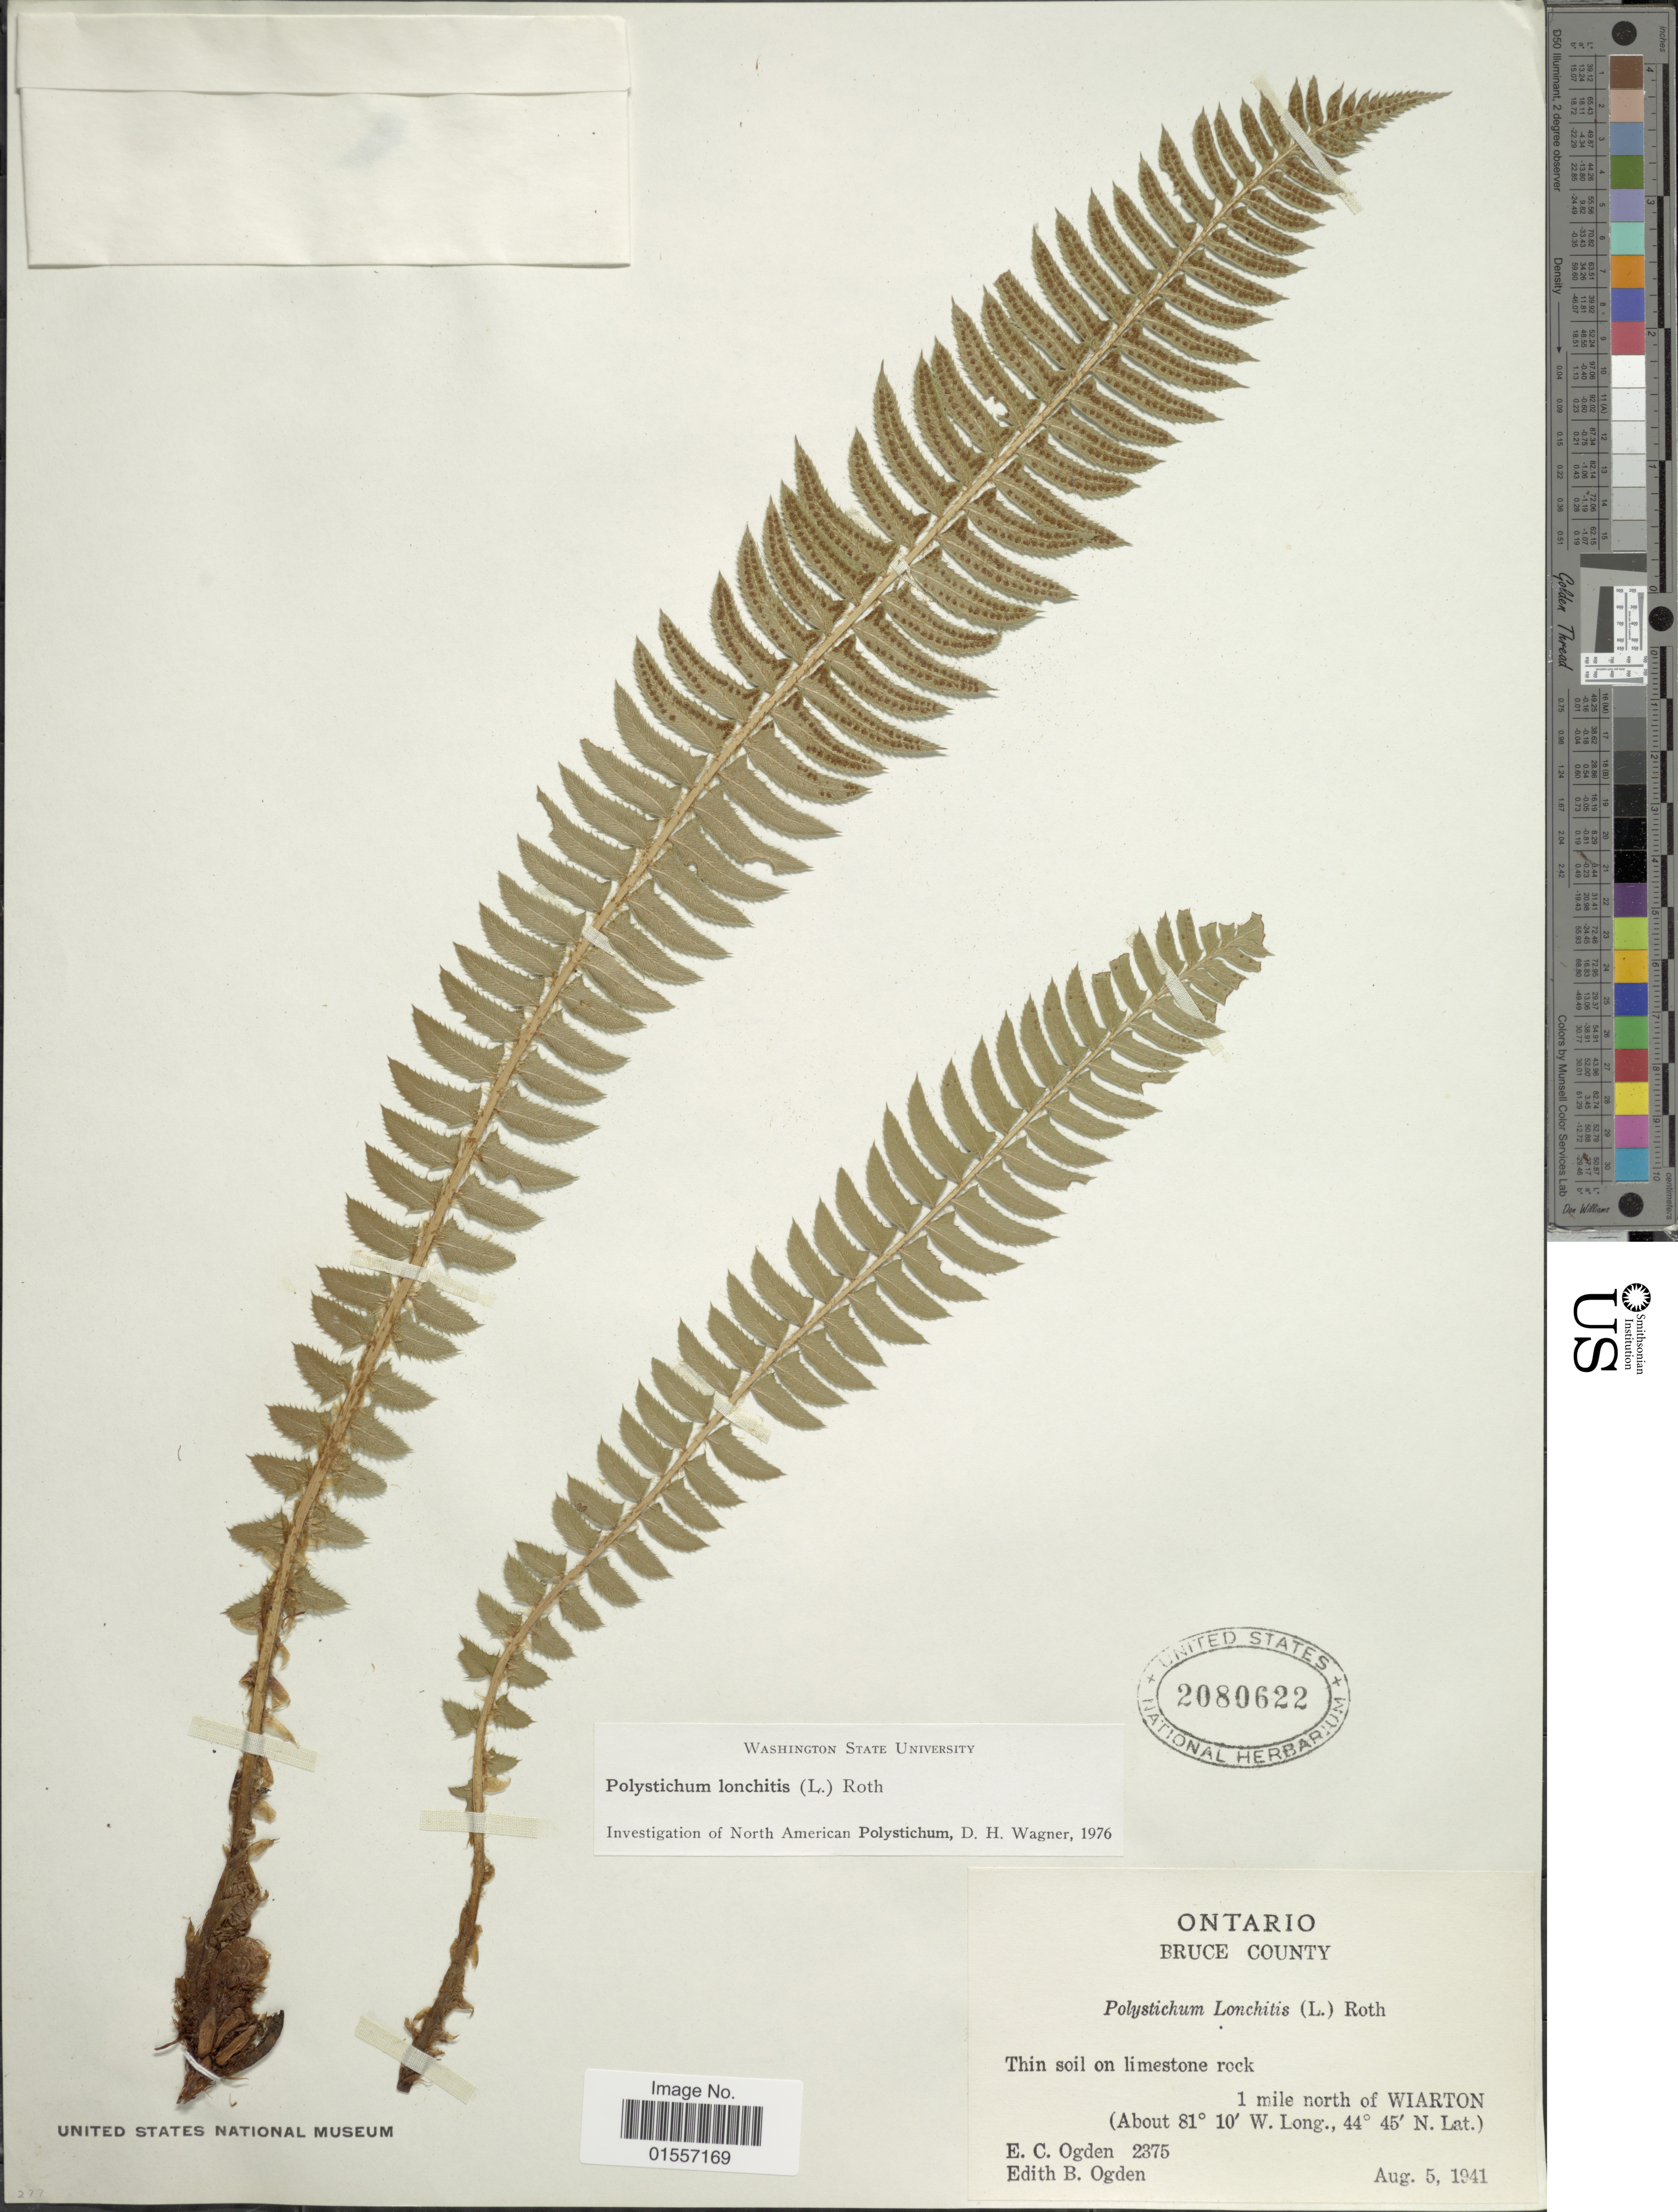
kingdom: Plantae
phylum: Tracheophyta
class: Polypodiopsida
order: Polypodiales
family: Dryopteridaceae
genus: Polystichum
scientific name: Polystichum lonchitis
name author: (Roth) L.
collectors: E. Ogden & E. Ogden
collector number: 2375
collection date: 1941-08-05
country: Canada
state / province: Ontario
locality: Bruce county, Thin soil on limestone rock, 1 mile north of Wiarton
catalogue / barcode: US 2080622